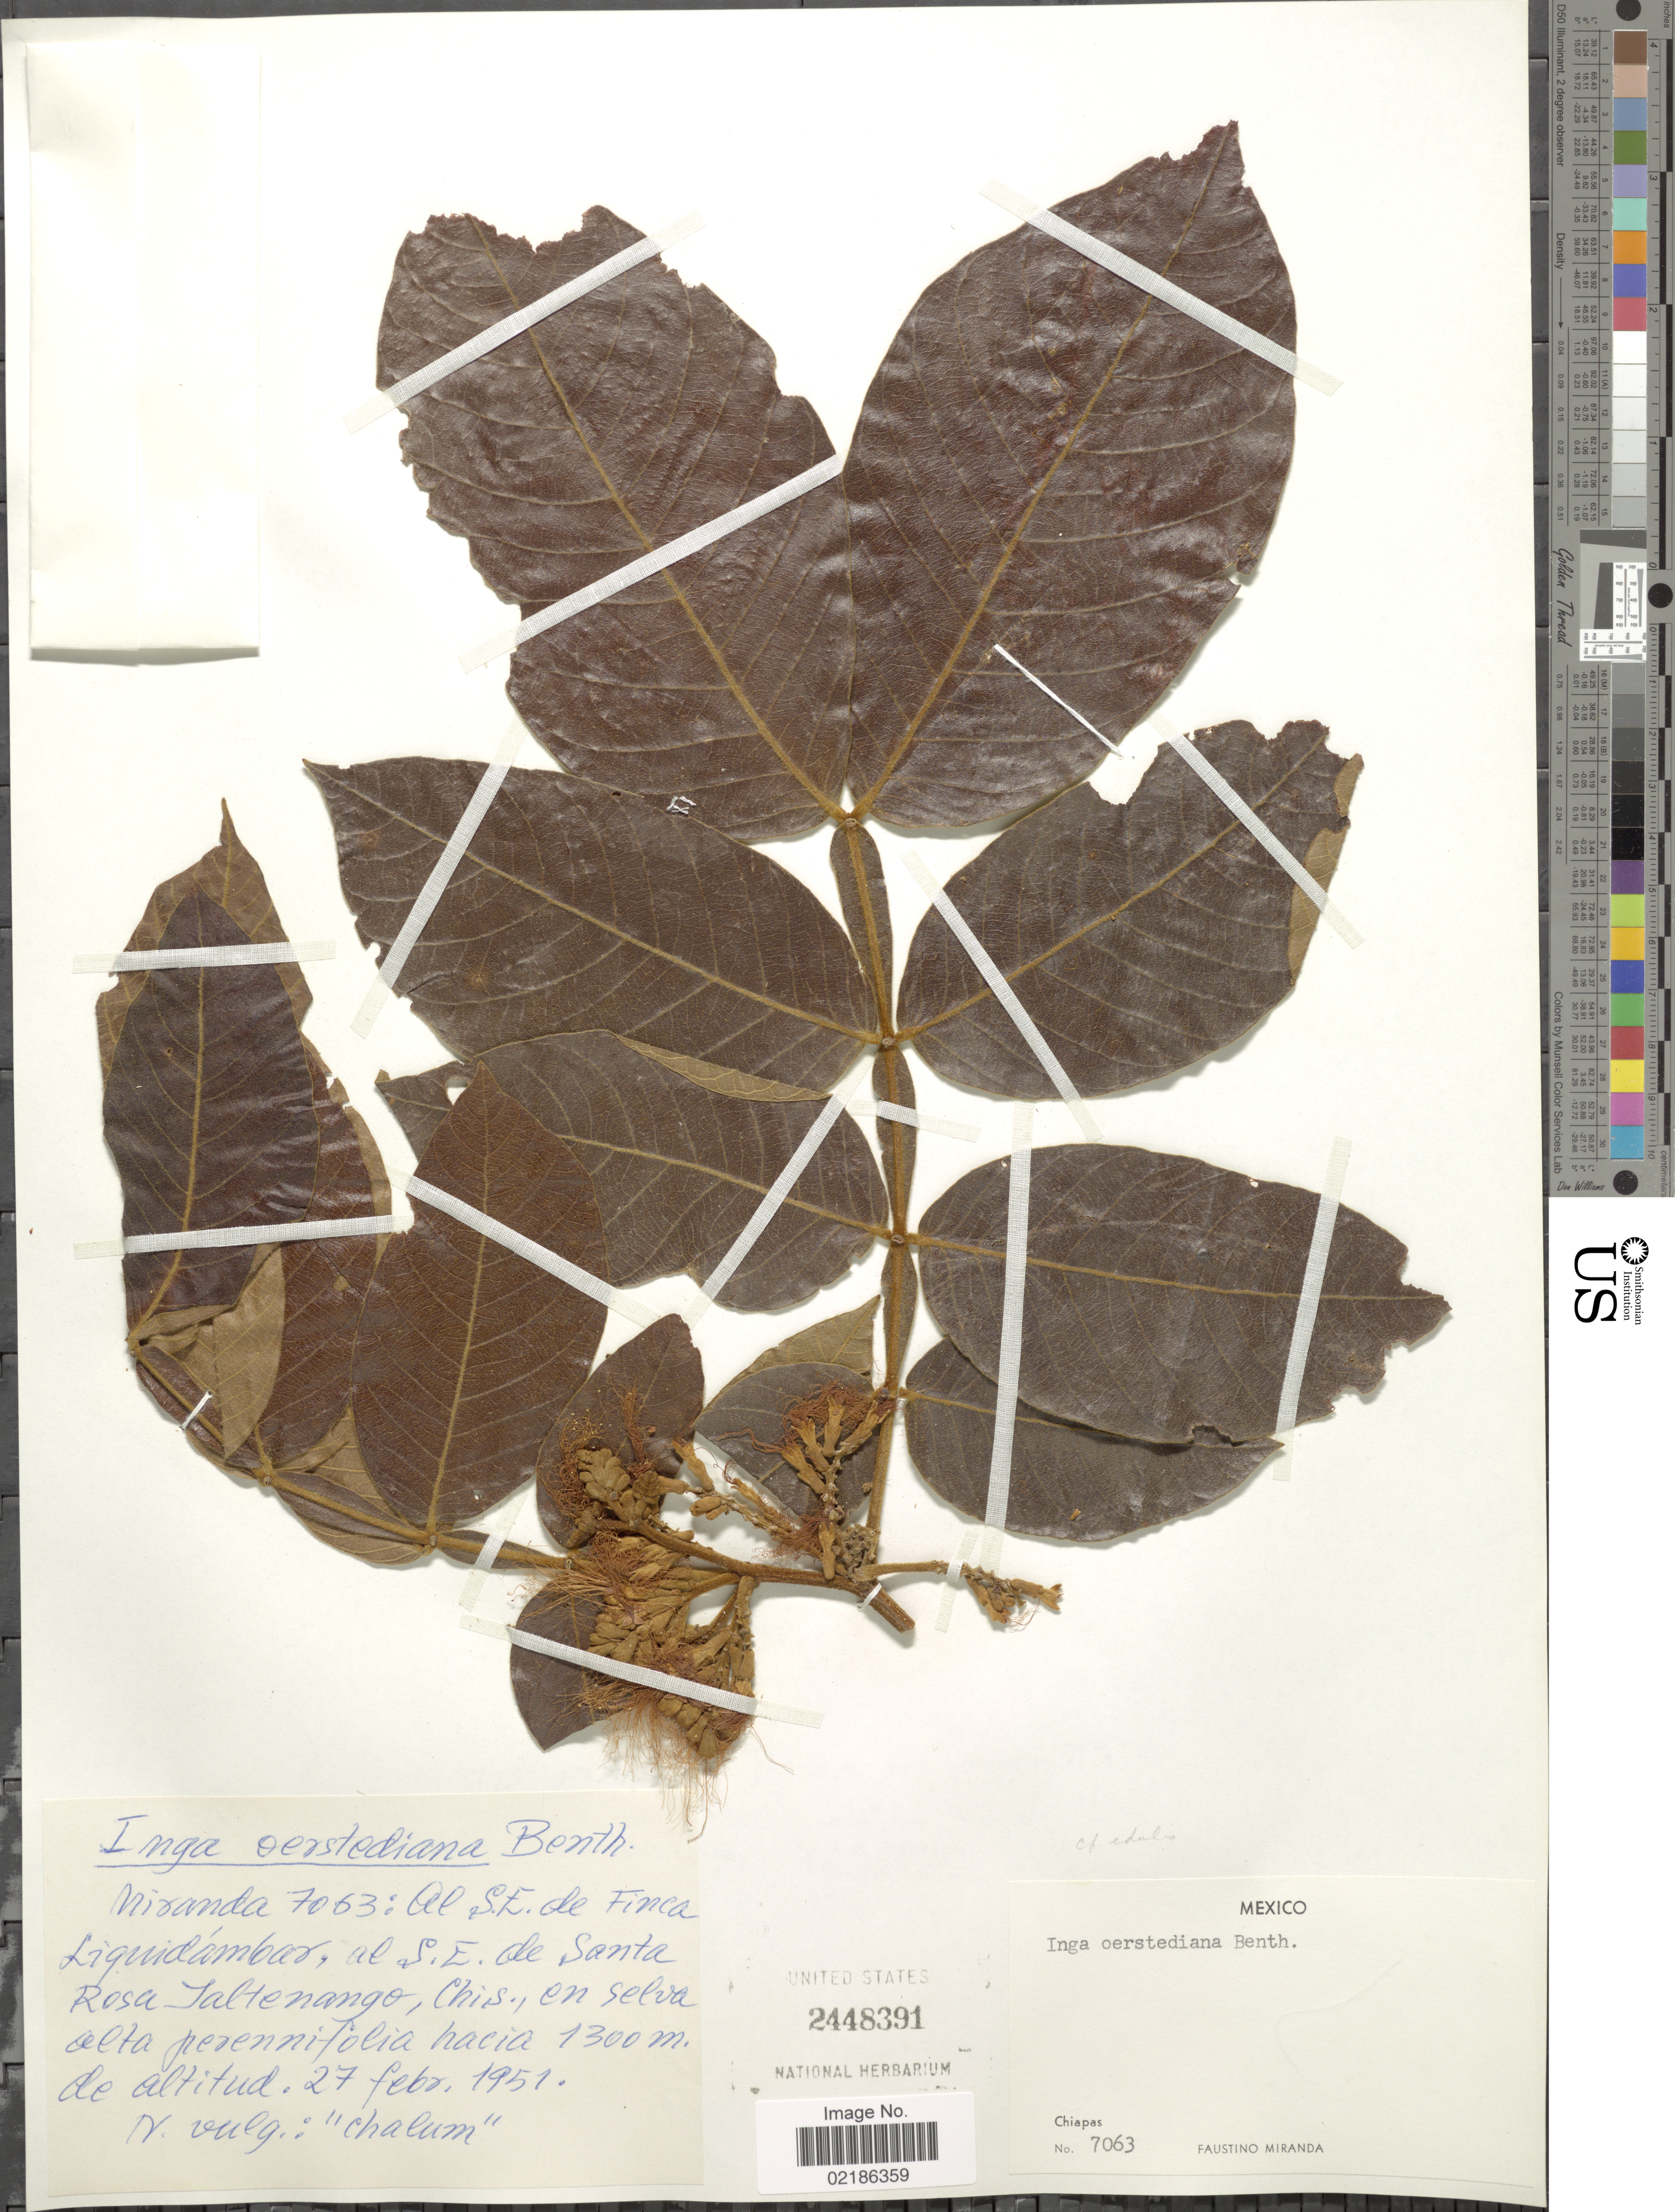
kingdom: Plantae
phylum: Tracheophyta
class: Magnoliopsida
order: Fabales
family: Fabaceae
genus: Inga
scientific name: Inga oerstediana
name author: Benth.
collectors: F. Miranda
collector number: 7063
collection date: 1951-02-27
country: Mexico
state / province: Chiapas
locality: Al S. E. de Finca Liquidambar, al S. E. de Santa Rosa Jaltenango, Chis.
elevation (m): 1300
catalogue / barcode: US 2448391